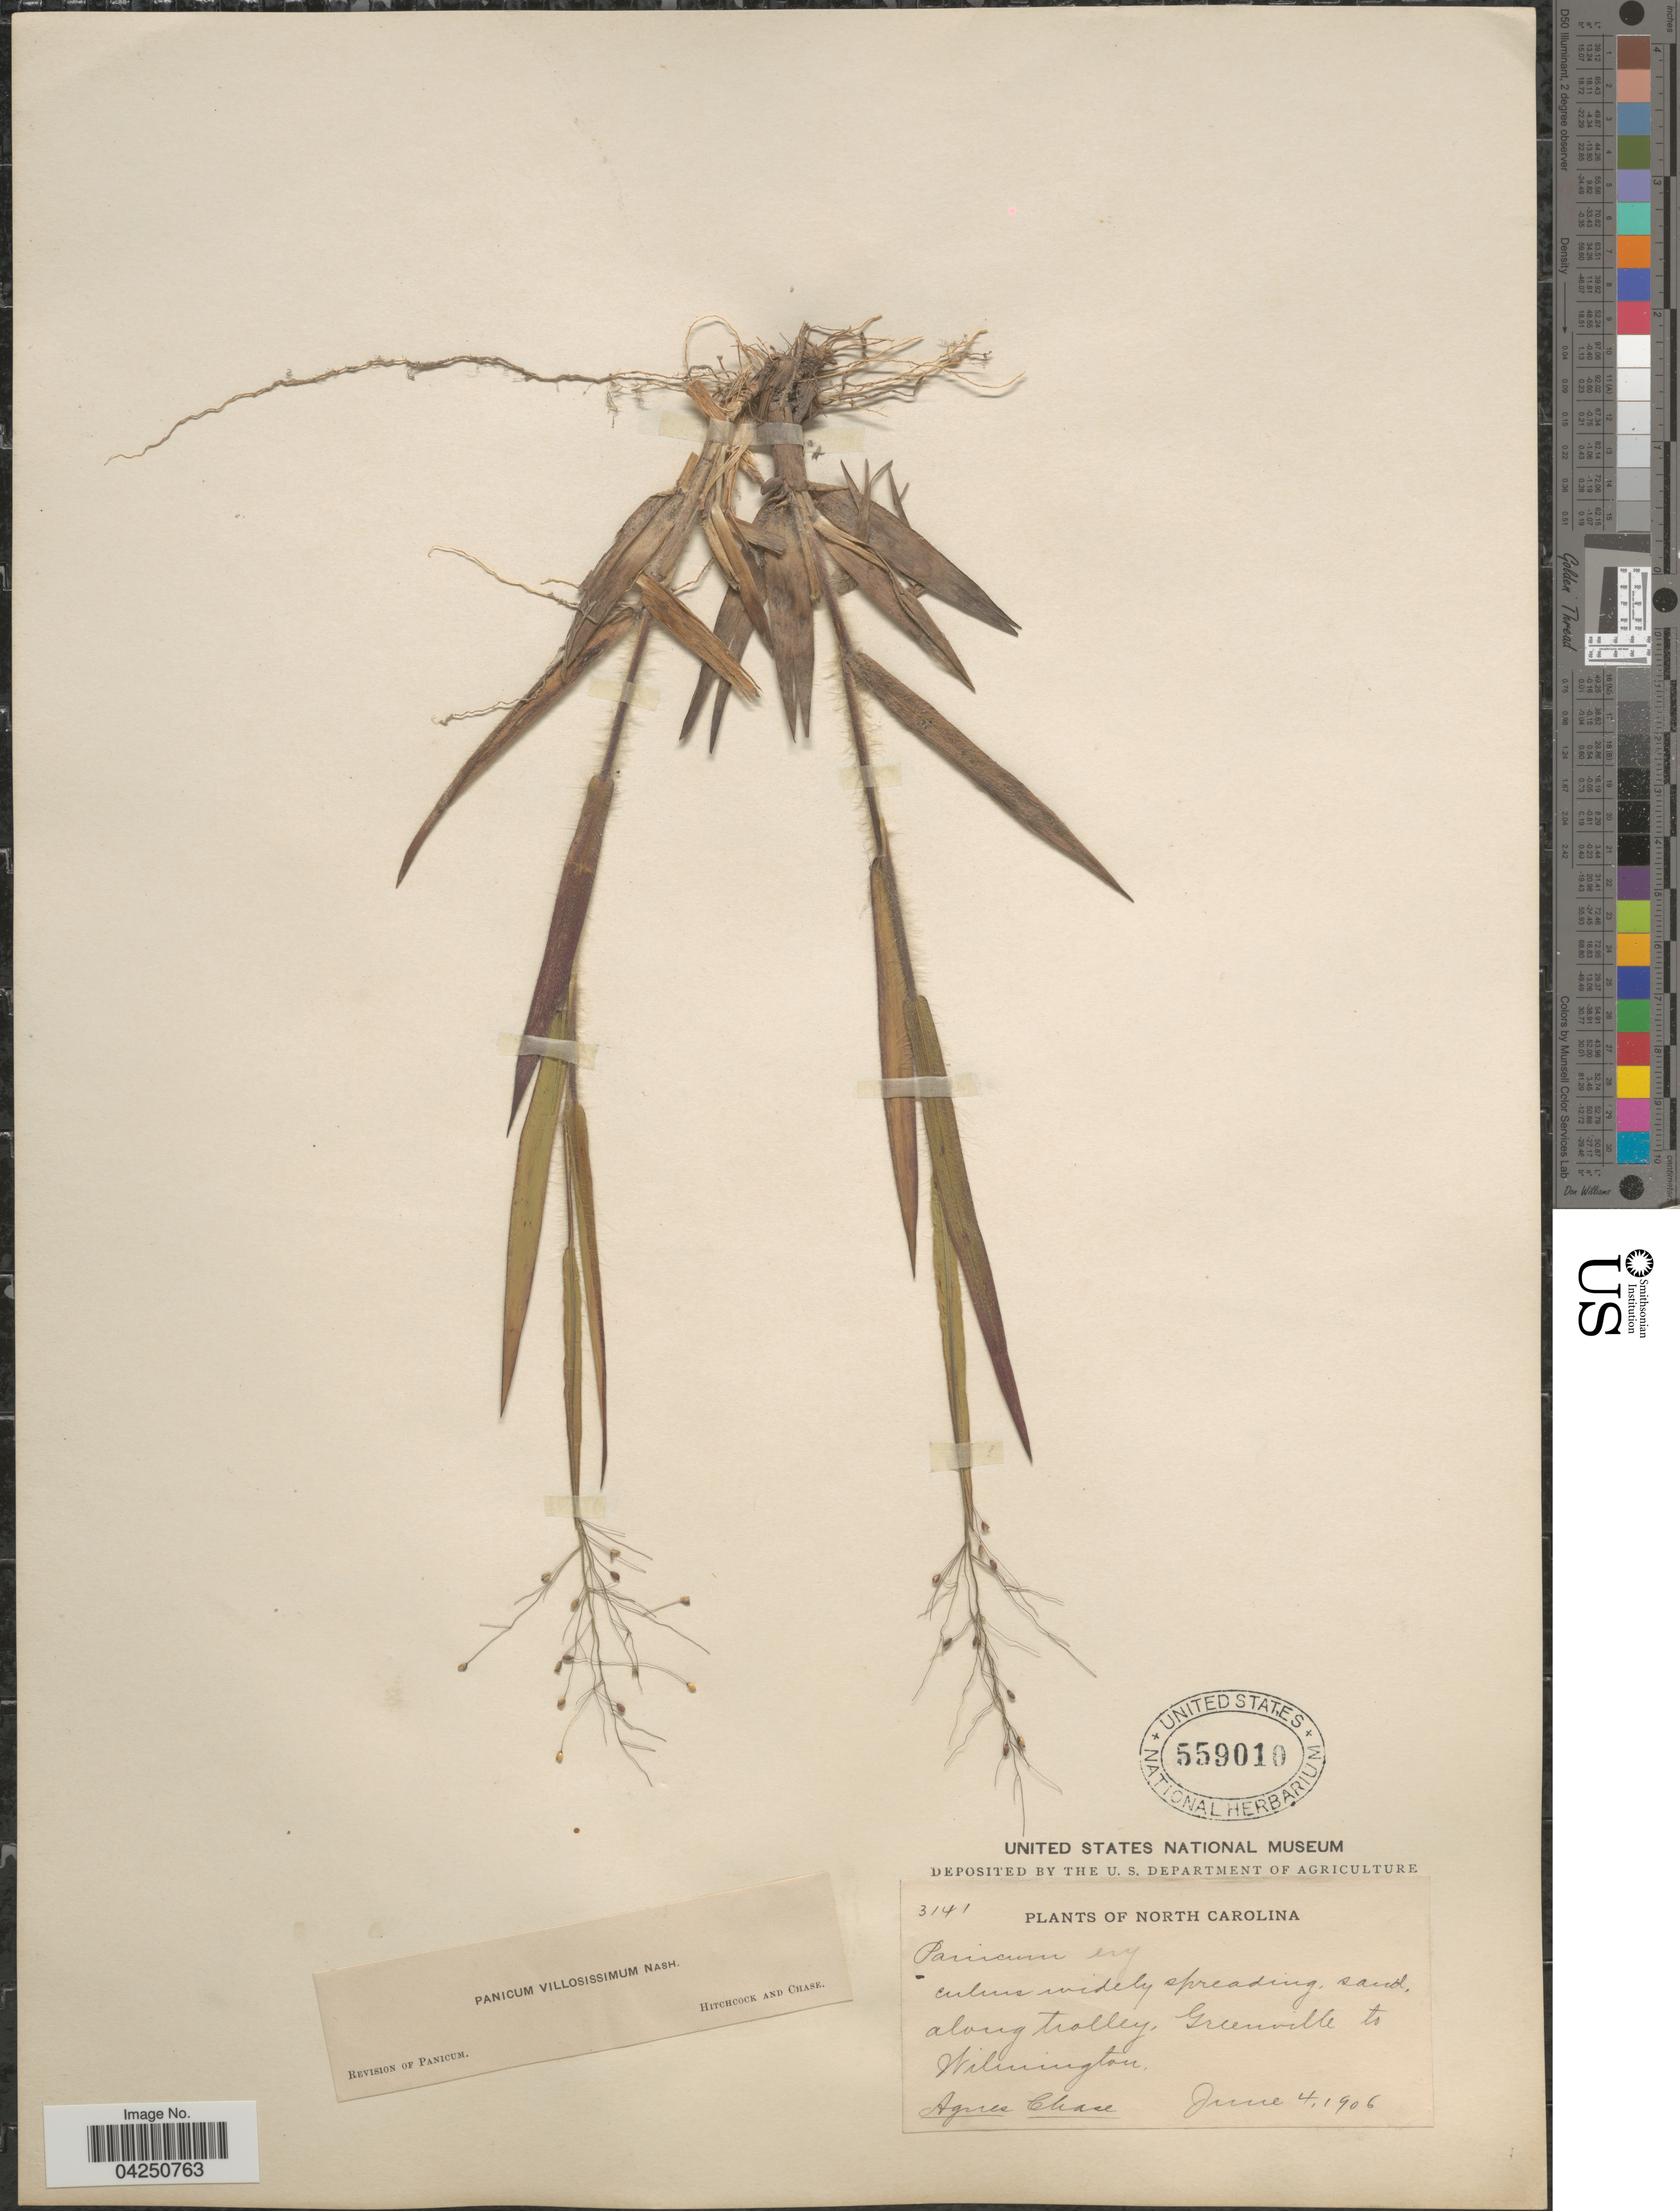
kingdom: Plantae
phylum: Tracheophyta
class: Liliopsida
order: Poales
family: Poaceae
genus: Dichanthelium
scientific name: Dichanthelium acuminatum var. acuminatum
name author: (Sw.) Gould & C.A. Clark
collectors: A. Chase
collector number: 3141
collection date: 1906-06-04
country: United States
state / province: North Carolina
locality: Culms widely spreading, sand, along trolley, Greenville to Wilmington.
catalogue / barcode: US 559010